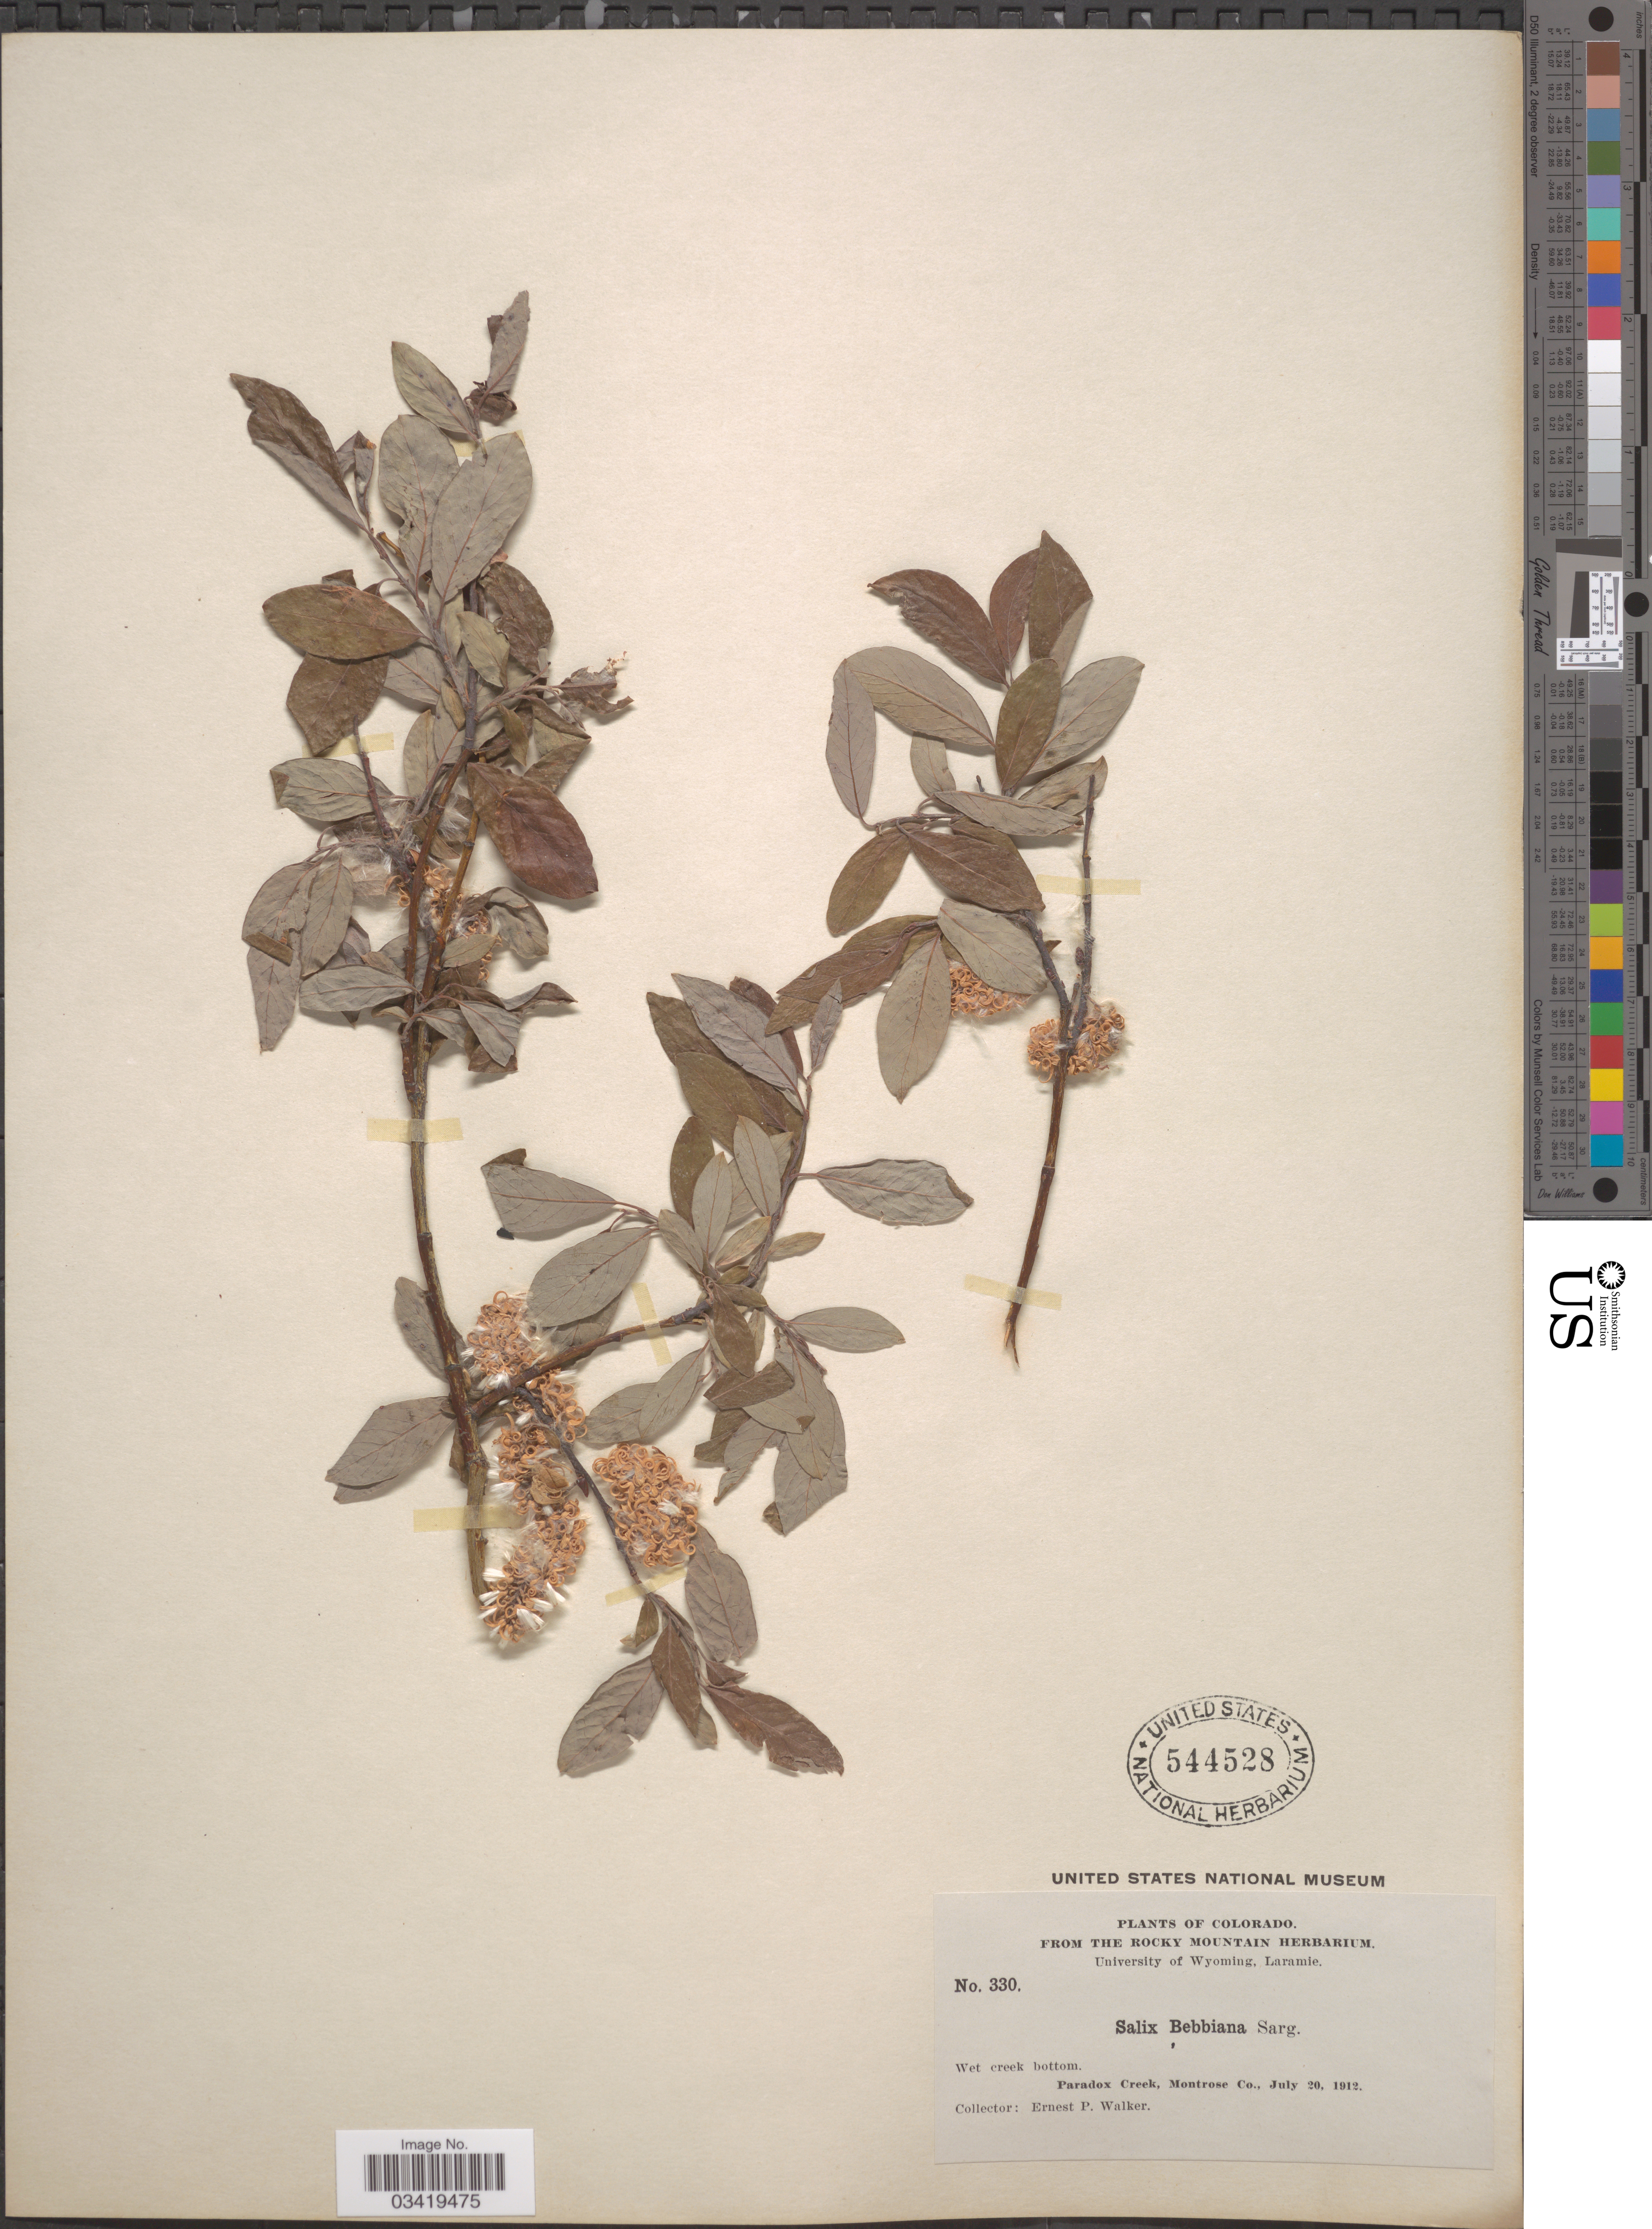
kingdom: Plantae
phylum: Tracheophyta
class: Magnoliopsida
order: Malpighiales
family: Salicaceae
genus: Salix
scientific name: Salix bebbiana var. perrostrata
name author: Sarg.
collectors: E. P. Walker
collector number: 330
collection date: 1912-07-20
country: United States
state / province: Colorado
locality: Paradox Creek, Montrose Co.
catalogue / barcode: US 544528